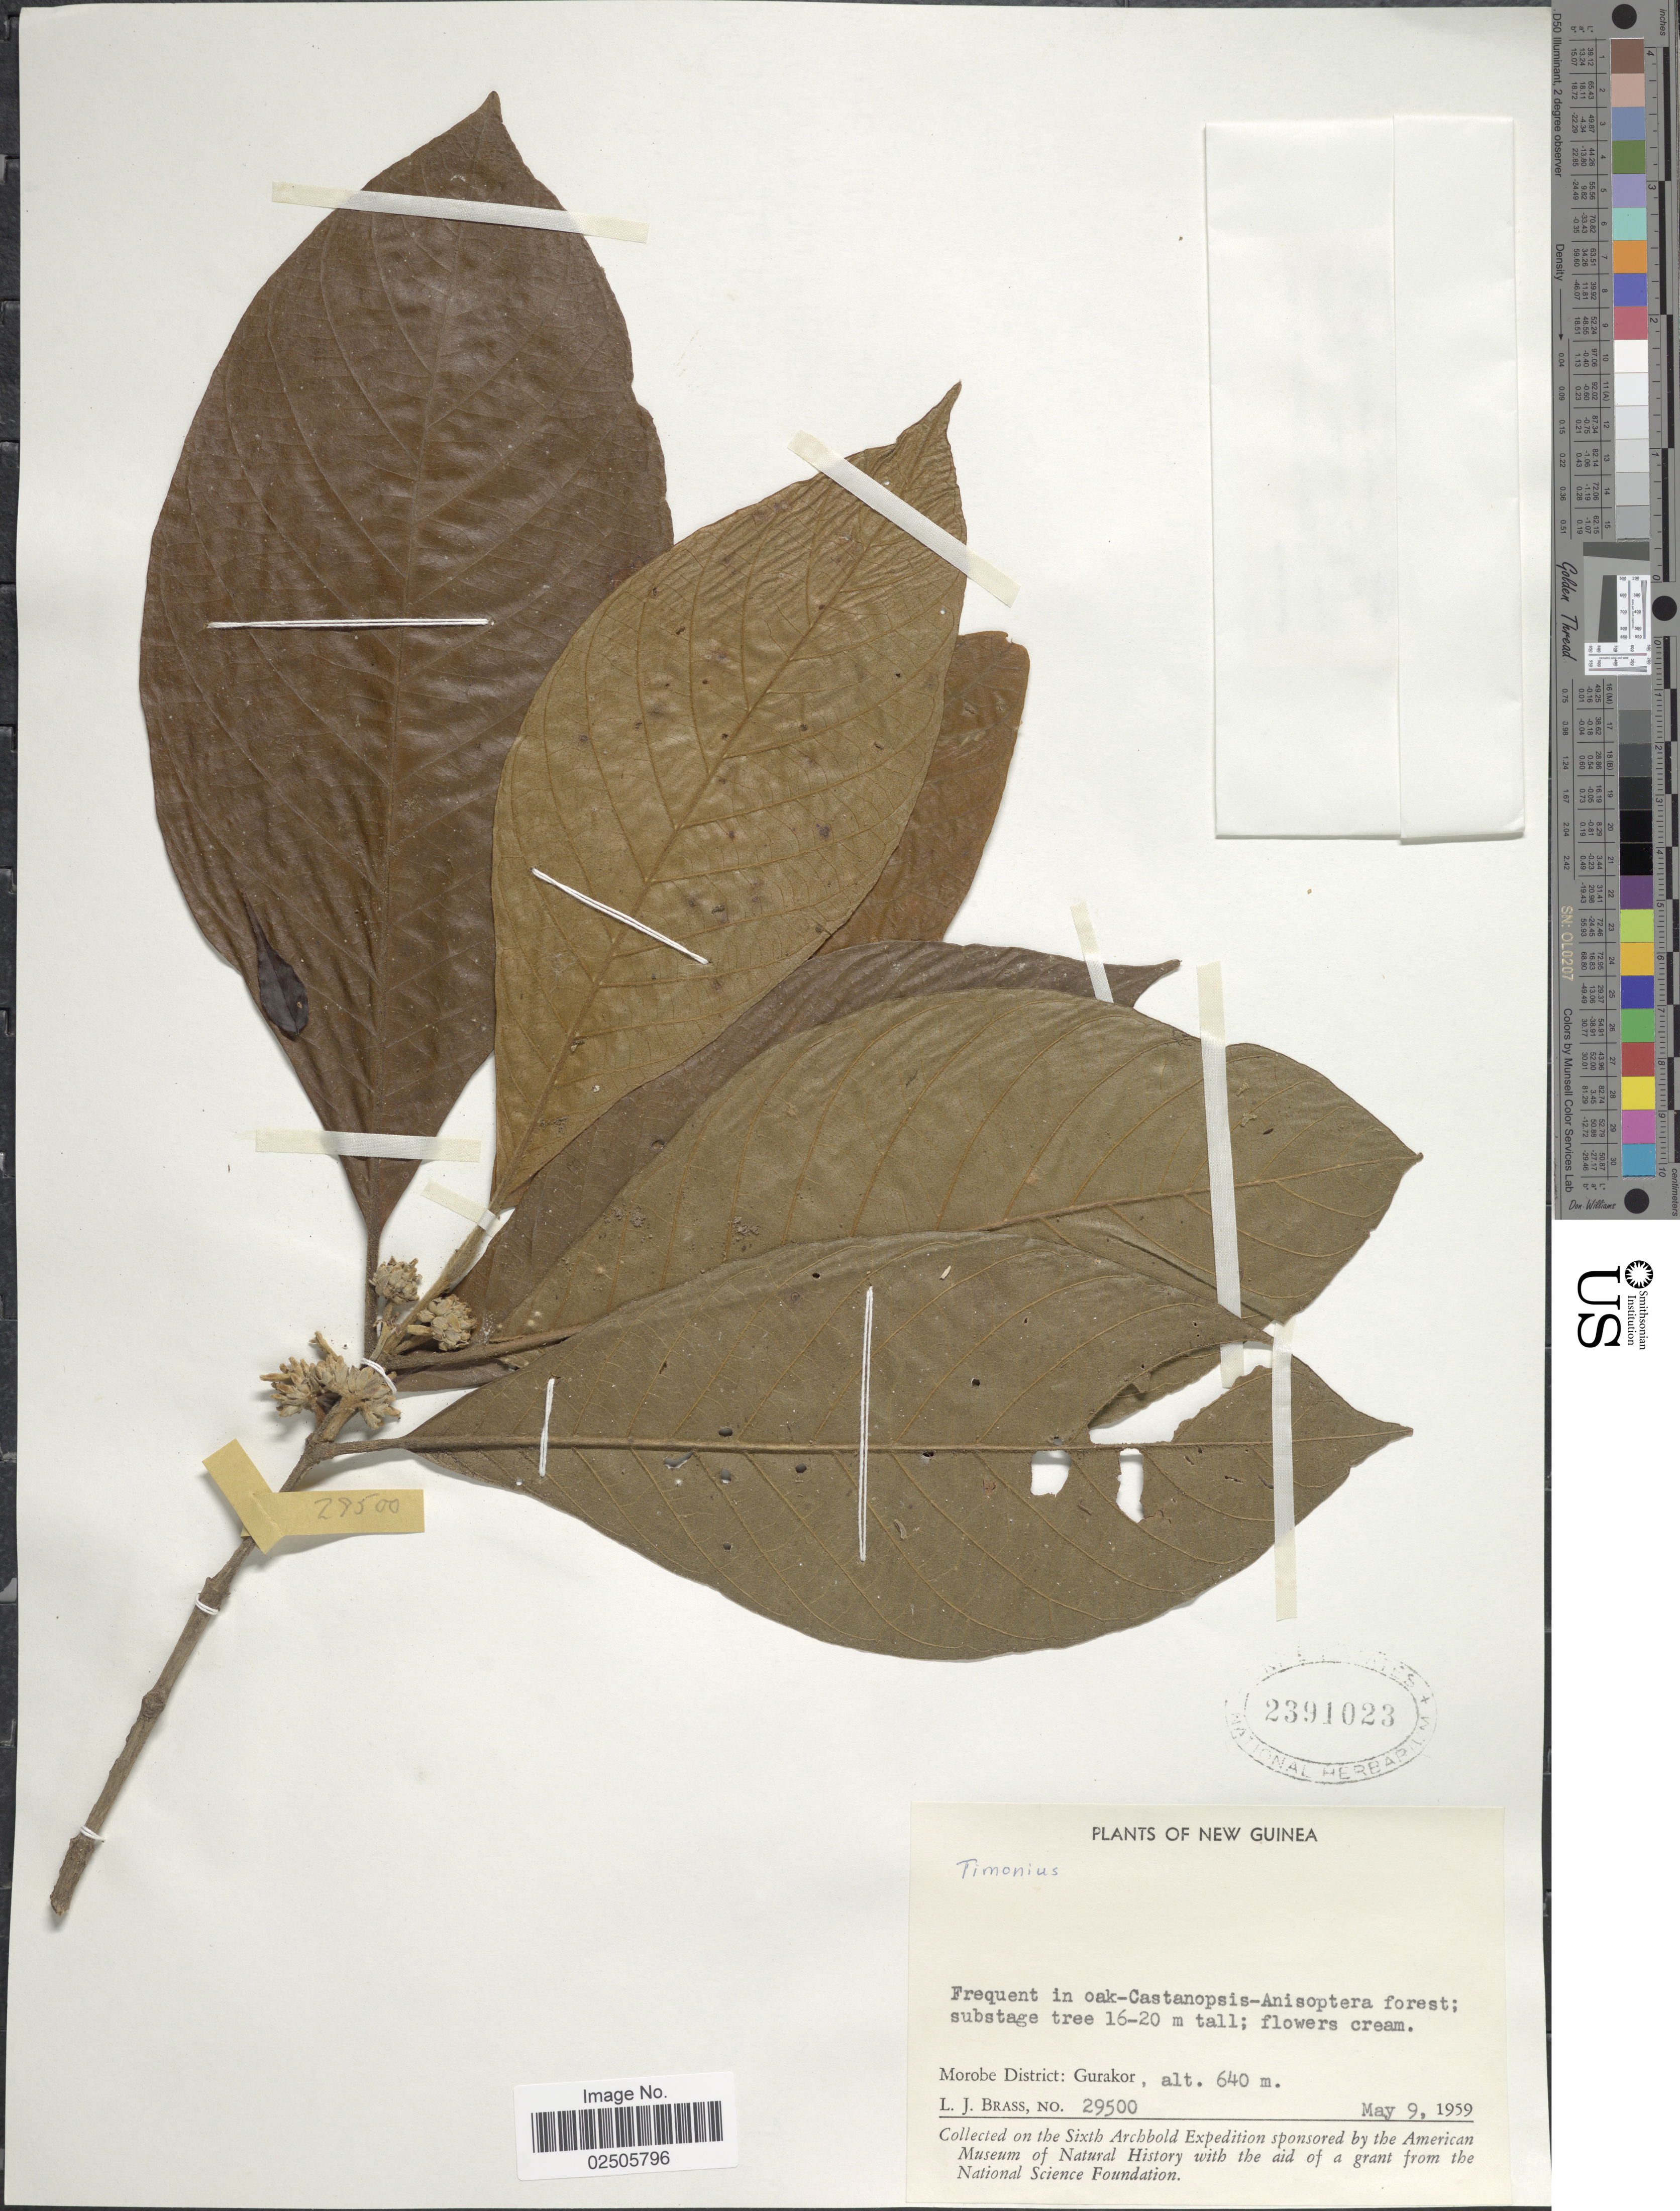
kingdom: Plantae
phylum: Tracheophyta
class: Magnoliopsida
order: Gentianales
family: Rubiaceae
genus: Timonius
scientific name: Timonius sp.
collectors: L. J. Brass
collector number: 29500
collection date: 1959-05-09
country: Papua New Guinea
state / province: Morobe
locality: Morobe District: Gurakor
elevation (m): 640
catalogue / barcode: US 2391023